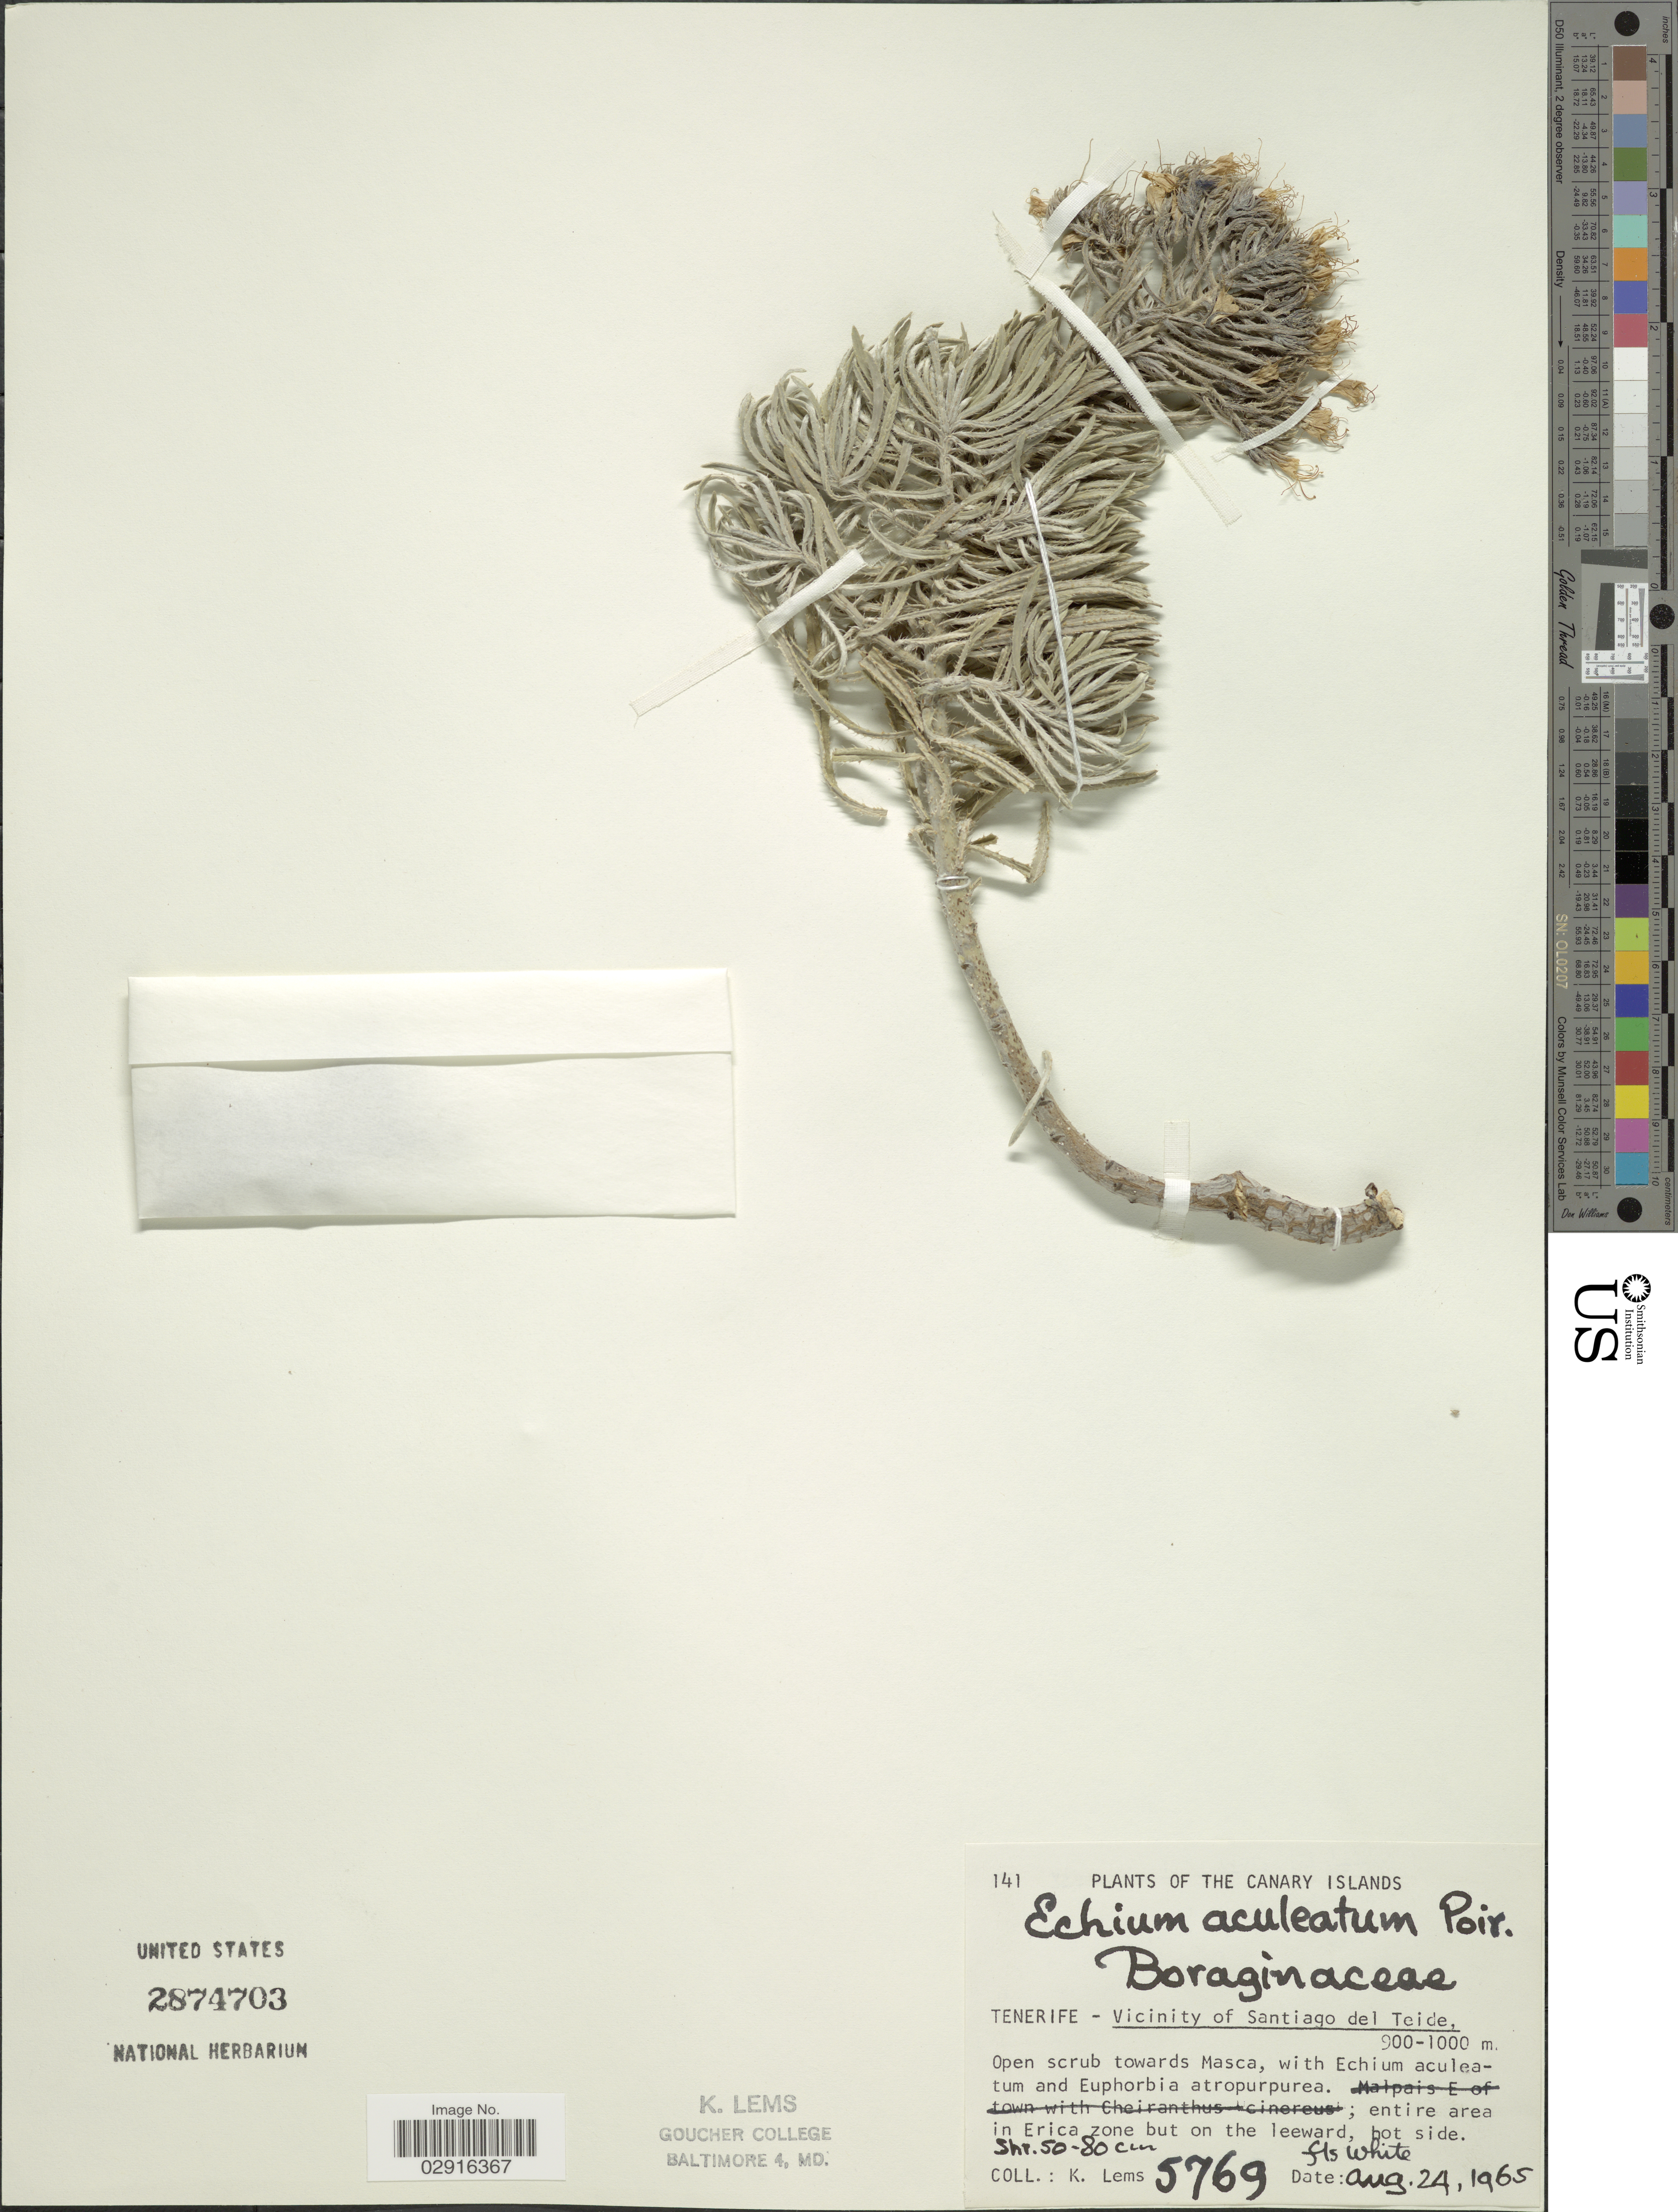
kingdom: Plantae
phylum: Tracheophyta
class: Magnoliopsida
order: Boraginales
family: Boraginaceae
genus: Echium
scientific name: Echium aculeatum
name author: Poir.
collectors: K. Lems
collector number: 5769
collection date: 1965-08-24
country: Spain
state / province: Canarias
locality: Canary Islands. Tenerife - Vicinity of Santiago del Teide. Open scrub towards Masca.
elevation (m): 900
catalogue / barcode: US 2874703